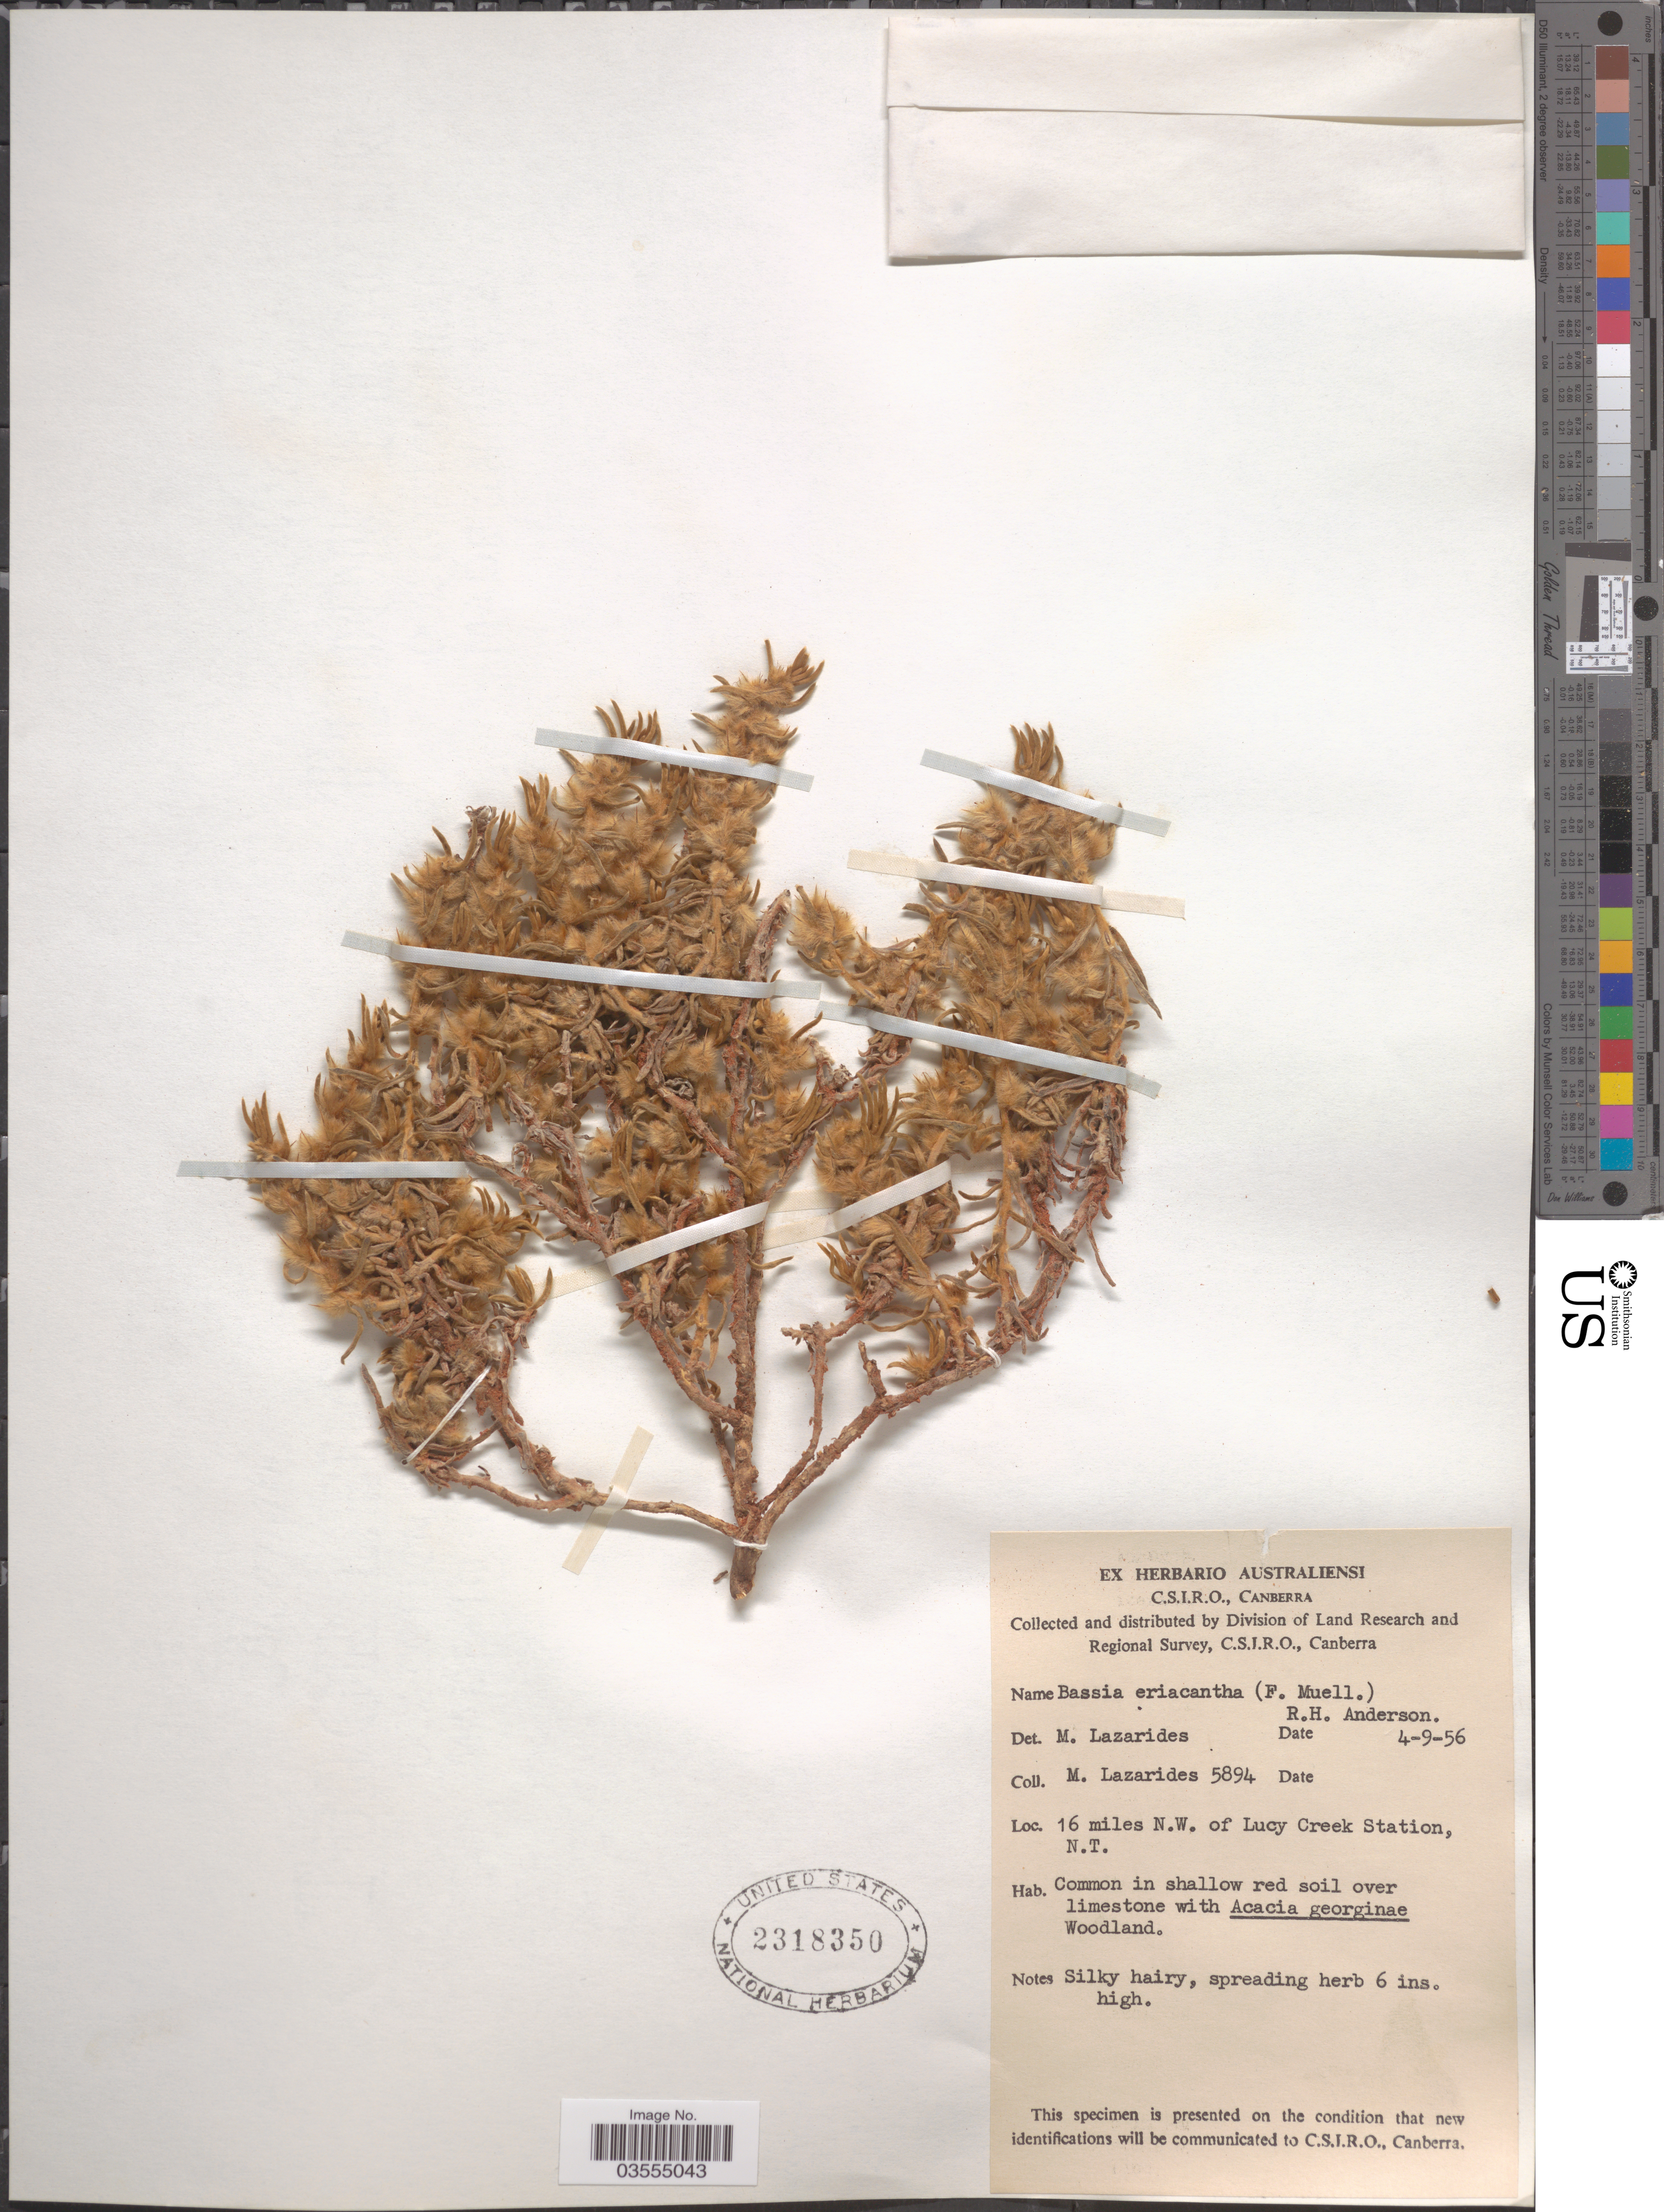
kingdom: Plantae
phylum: Tracheophyta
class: Magnoliopsida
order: Caryophyllales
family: Amaranthaceae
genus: Sclerolaena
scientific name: Sclerolaena eriacantha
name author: (F. Muell.) Ulbr.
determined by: Chinnock, R. J.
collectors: M. Lazarides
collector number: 5894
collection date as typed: Transcribed d/m/y: 4/9/56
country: Australia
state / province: Northern Territory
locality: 16 miles N.W. of Lucy Creek Station.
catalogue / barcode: US 2318350